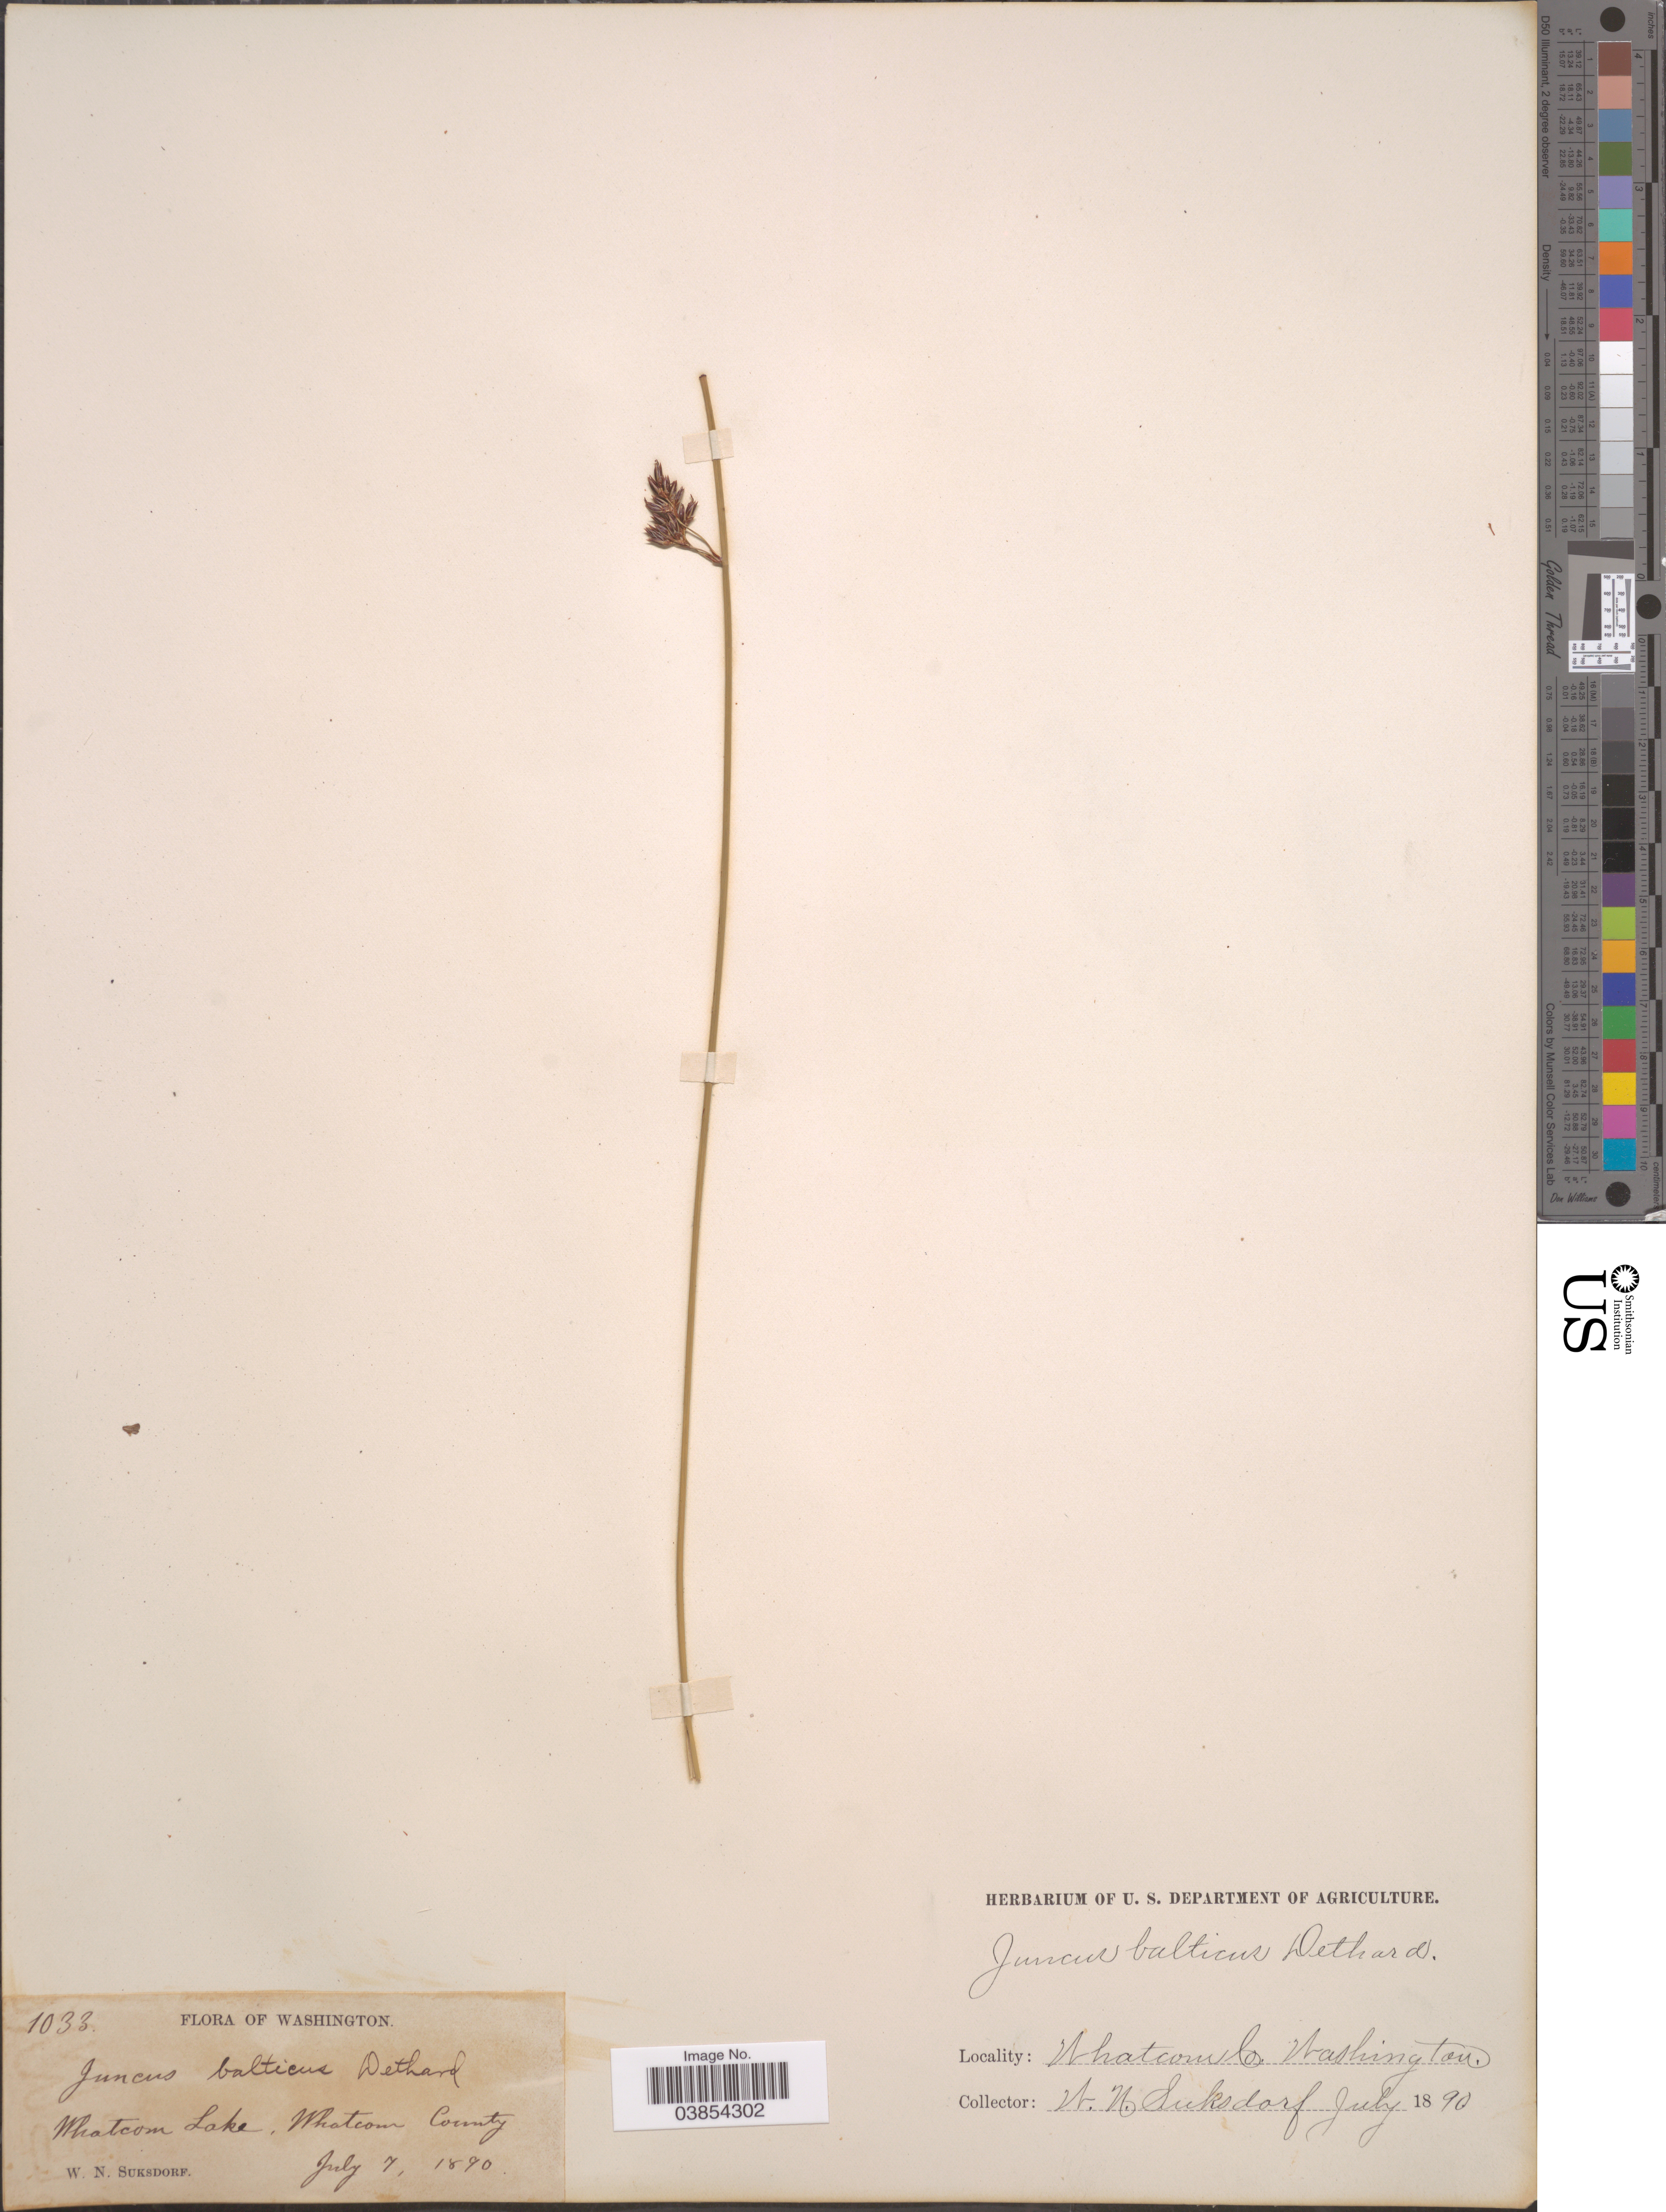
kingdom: Plantae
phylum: Tracheophyta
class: Liliopsida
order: Poales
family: Juncaceae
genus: Juncus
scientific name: Juncus lesueurii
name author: Bol.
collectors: W. N. Suksdorf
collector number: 1033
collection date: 1890-07-07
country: United States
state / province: Washington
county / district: Whatcom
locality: Whatcom Lake, Whatcom County.